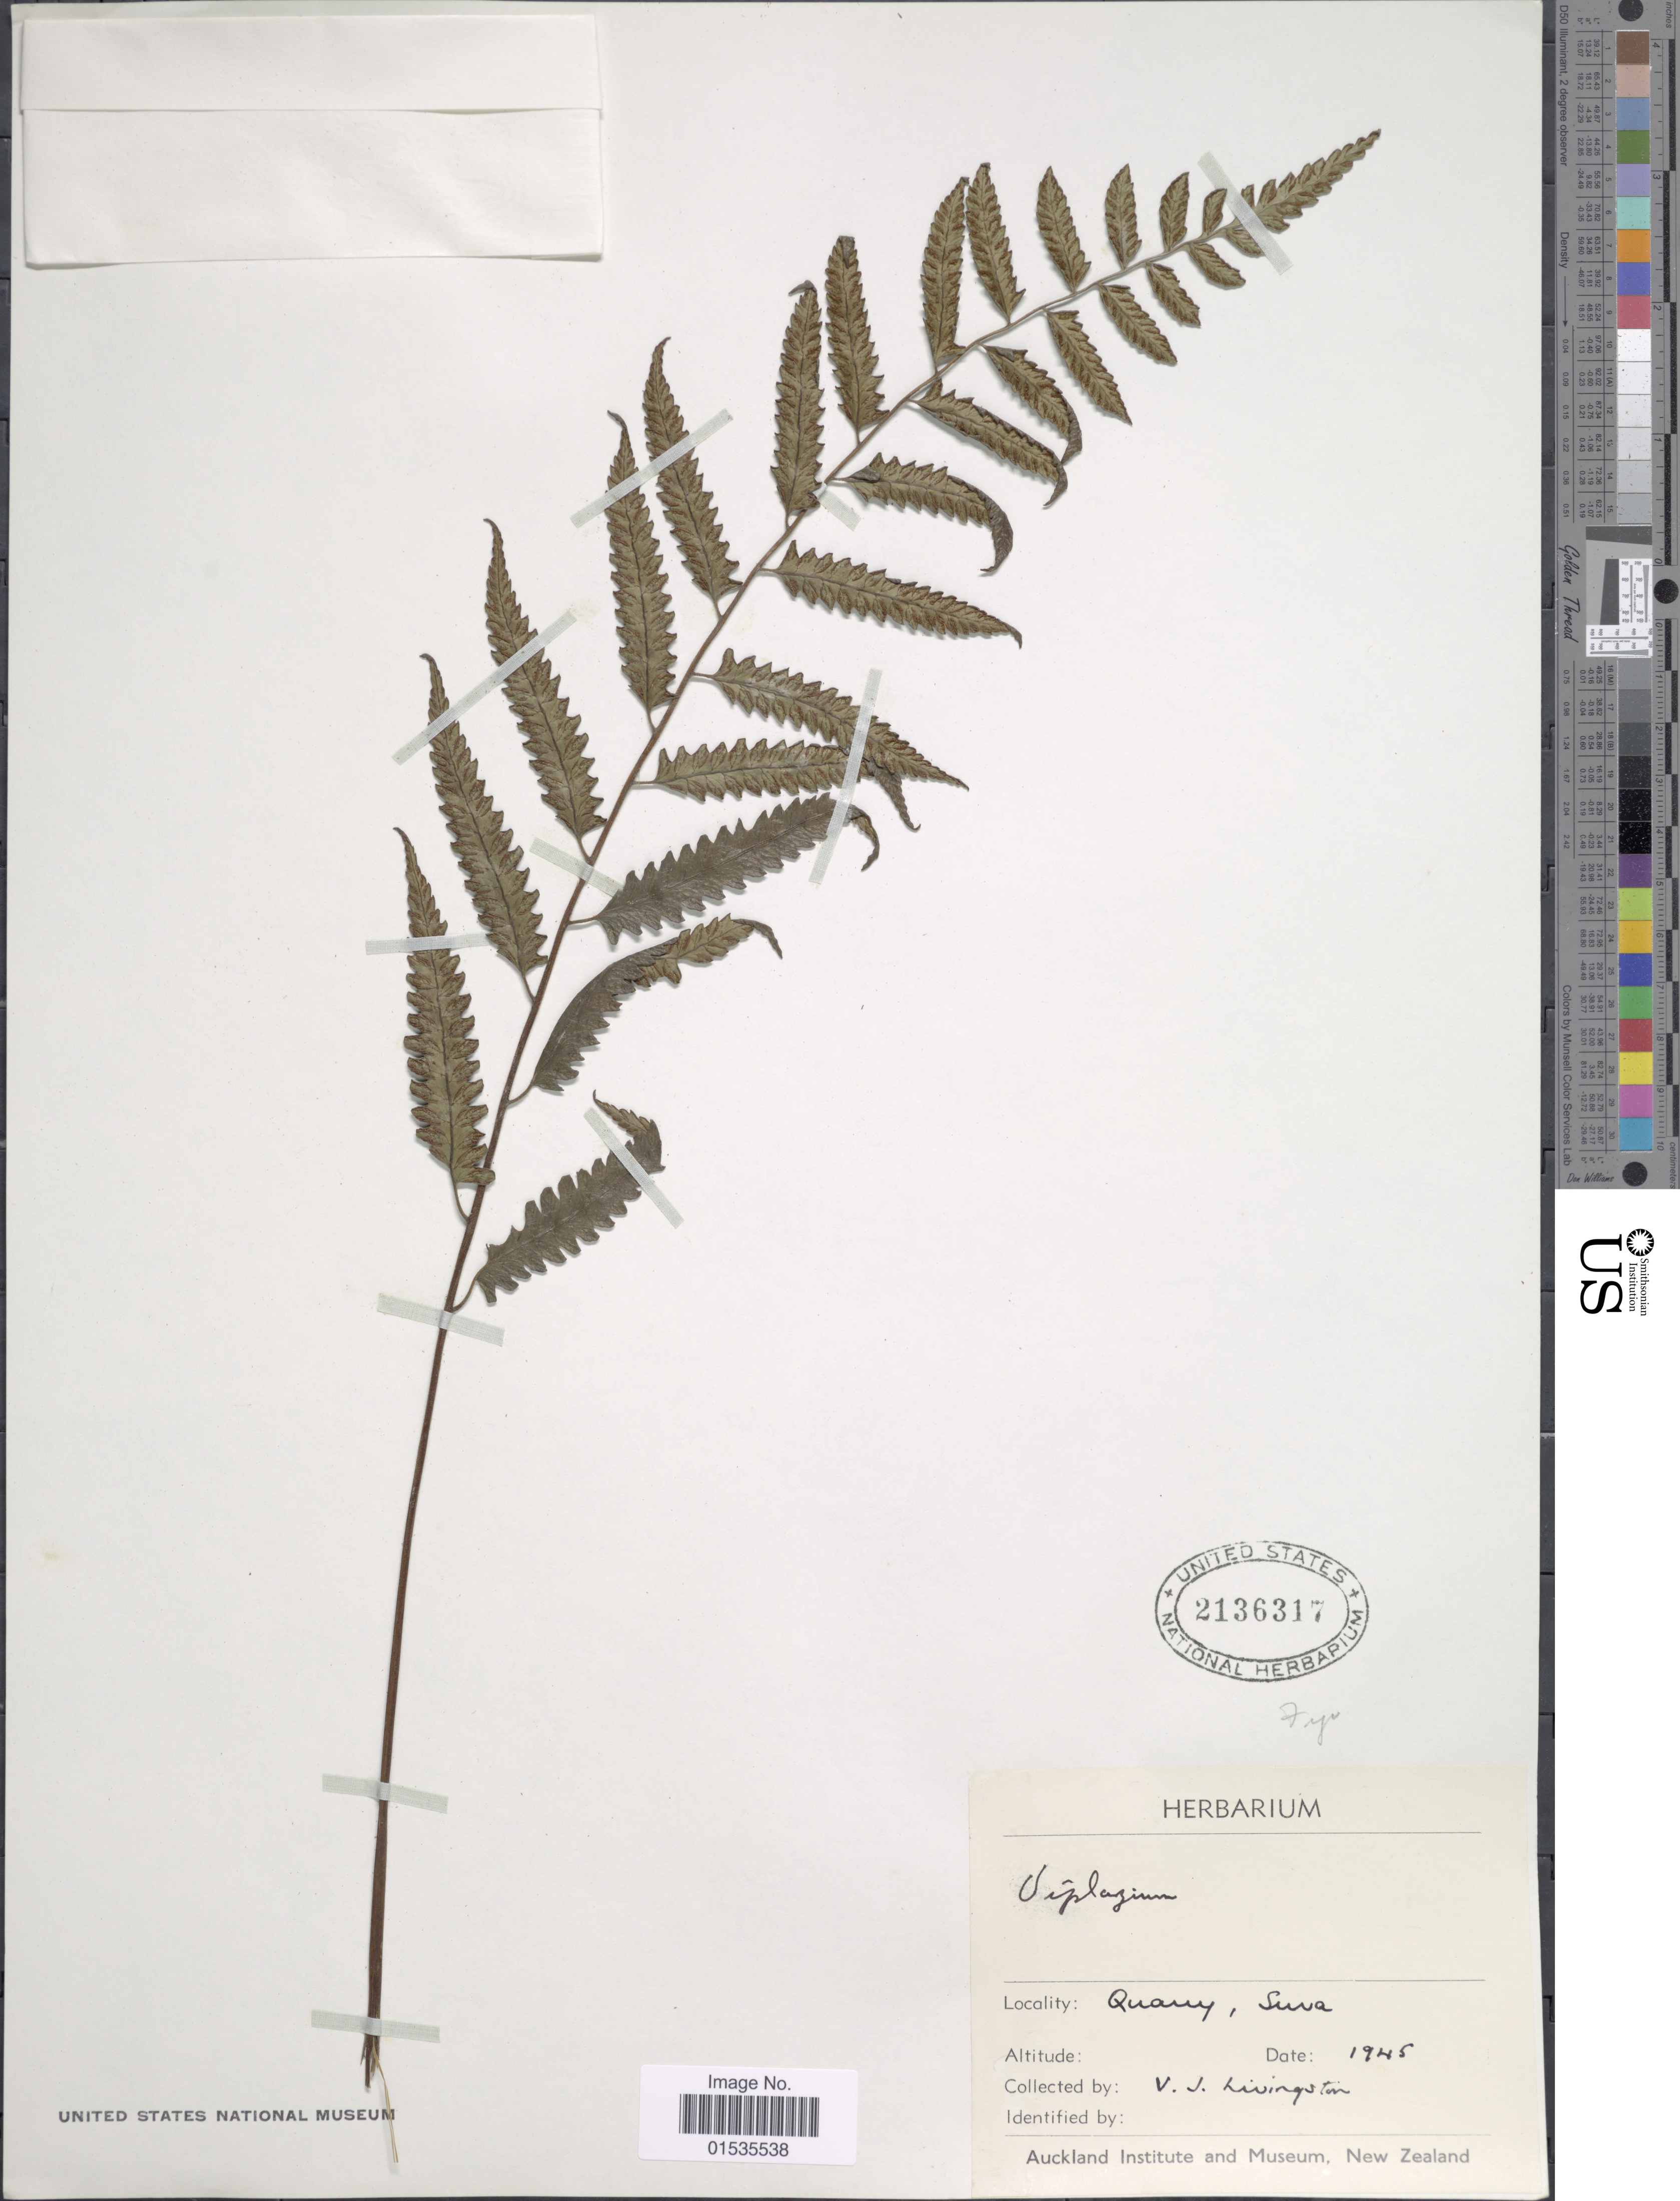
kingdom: Plantae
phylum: Tracheophyta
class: Polypodiopsida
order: Polypodiales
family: Athyriaceae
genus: Diplazium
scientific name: Diplazium sp.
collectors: V. Livingston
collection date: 1945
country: Fiji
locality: Quarry, Suva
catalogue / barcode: US 2136317